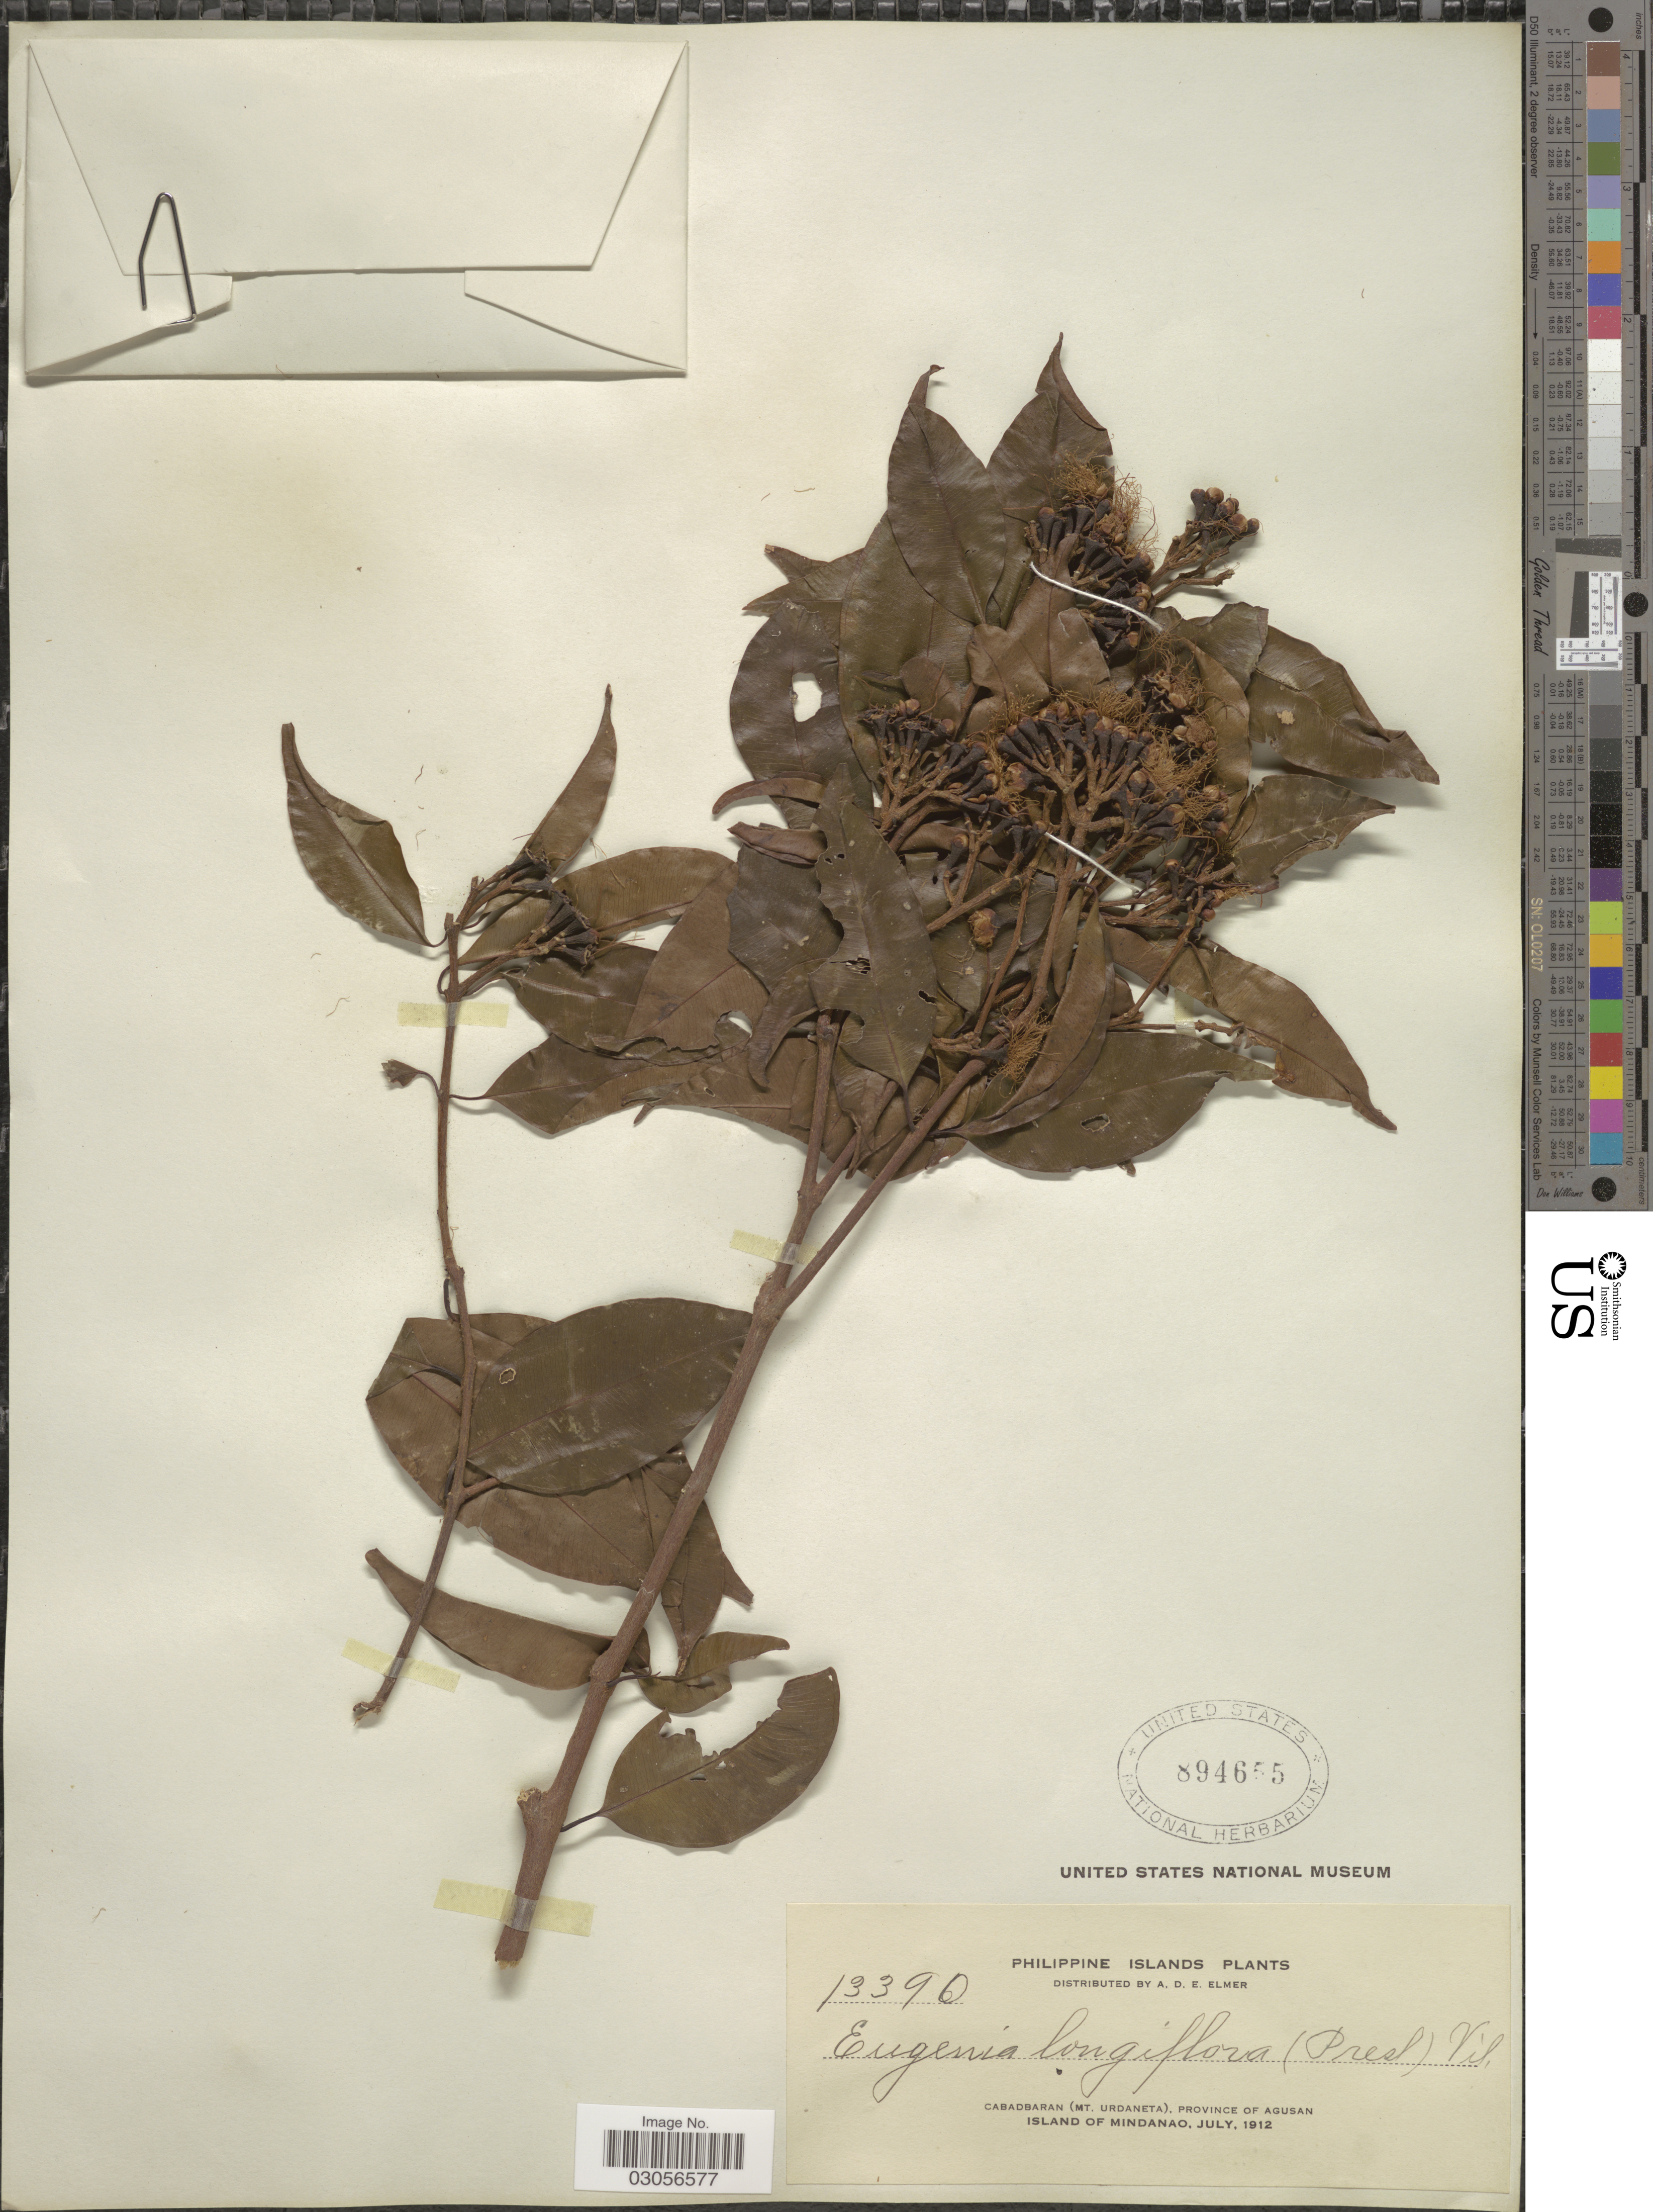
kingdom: Plantae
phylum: Tracheophyta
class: Magnoliopsida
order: Myrtales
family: Myrtaceae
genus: Syzygium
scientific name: Syzygium cerasiforme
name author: (Blume) Merr. & L.M. Perry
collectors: A. D. E. Elmer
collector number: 13390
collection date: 1912-07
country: Philippines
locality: Philippine Islands, Cabadbaran (Mt. Urdaneta), Province of Agusan, Island of Mindanao.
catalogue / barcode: US 894655